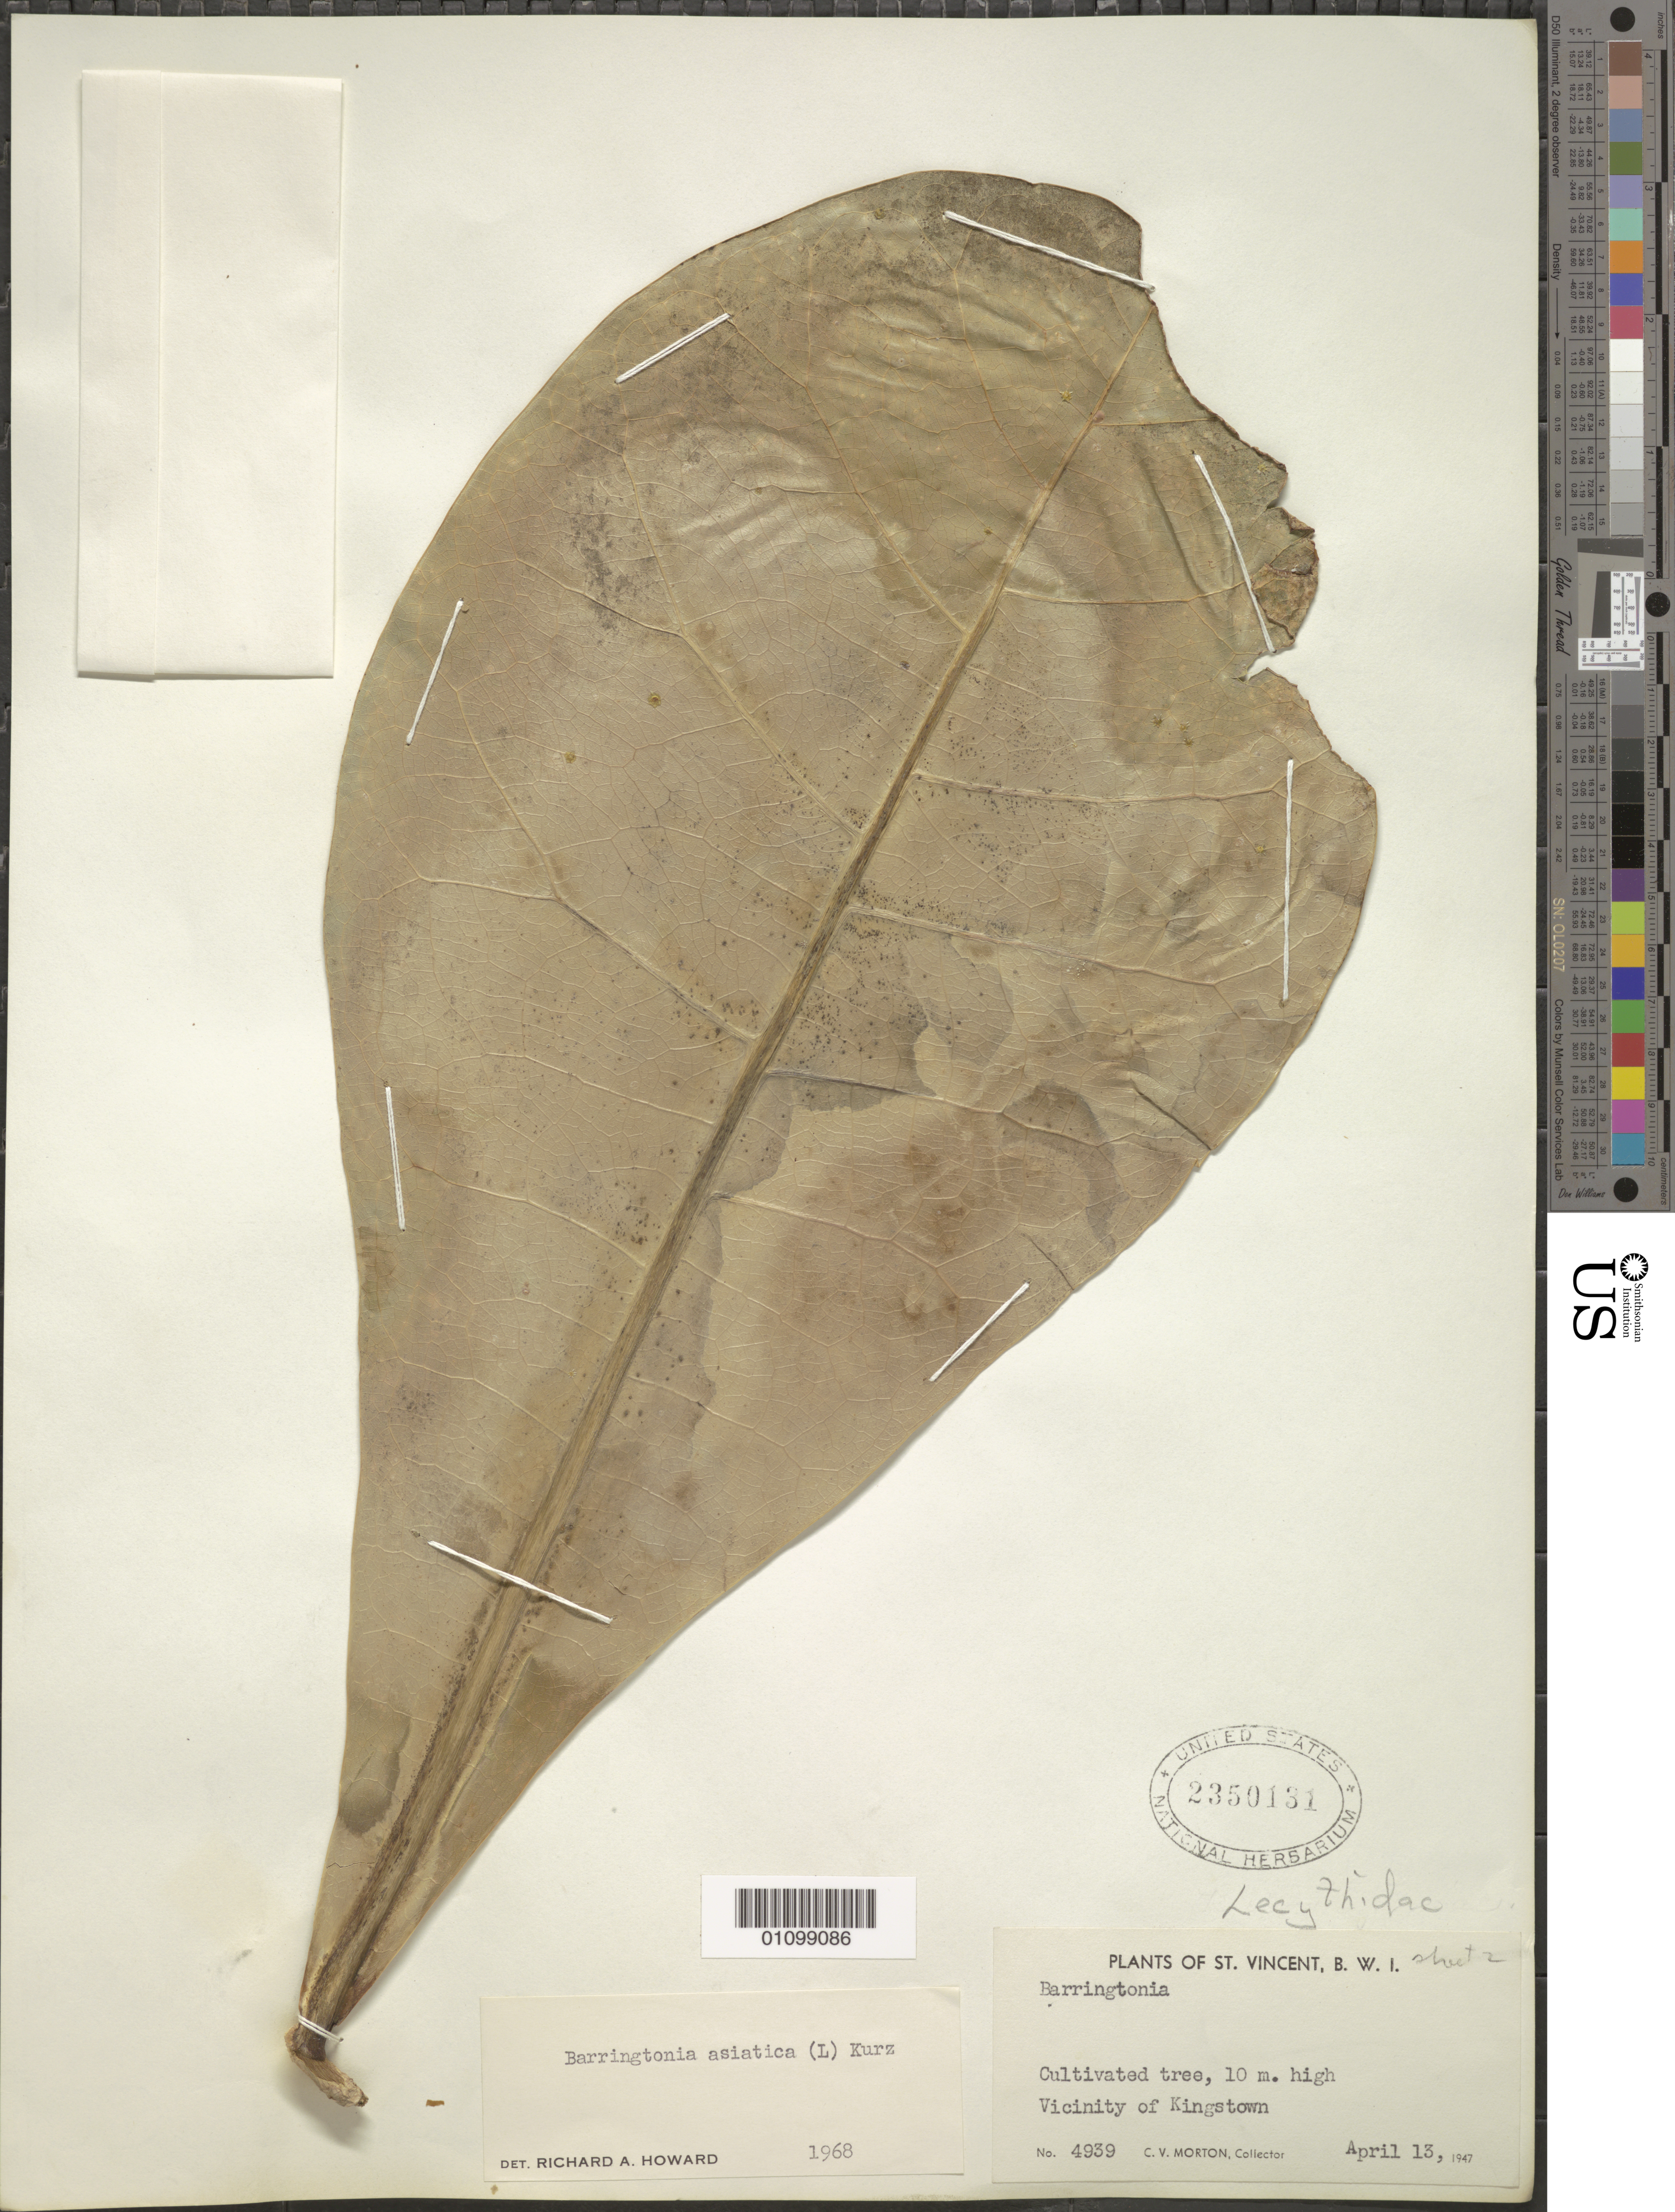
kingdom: Plantae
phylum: Tracheophyta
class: Magnoliopsida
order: Ericales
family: Lecythidaceae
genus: Barringtonia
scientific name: Barringtonia asiatica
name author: (L.) Kurz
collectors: C. V. Morton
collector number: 4939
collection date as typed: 13 Apr 1947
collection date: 1947-04-13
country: St. Vincent - Grenadines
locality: Vicinity of Kingstown.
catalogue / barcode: US 2350131